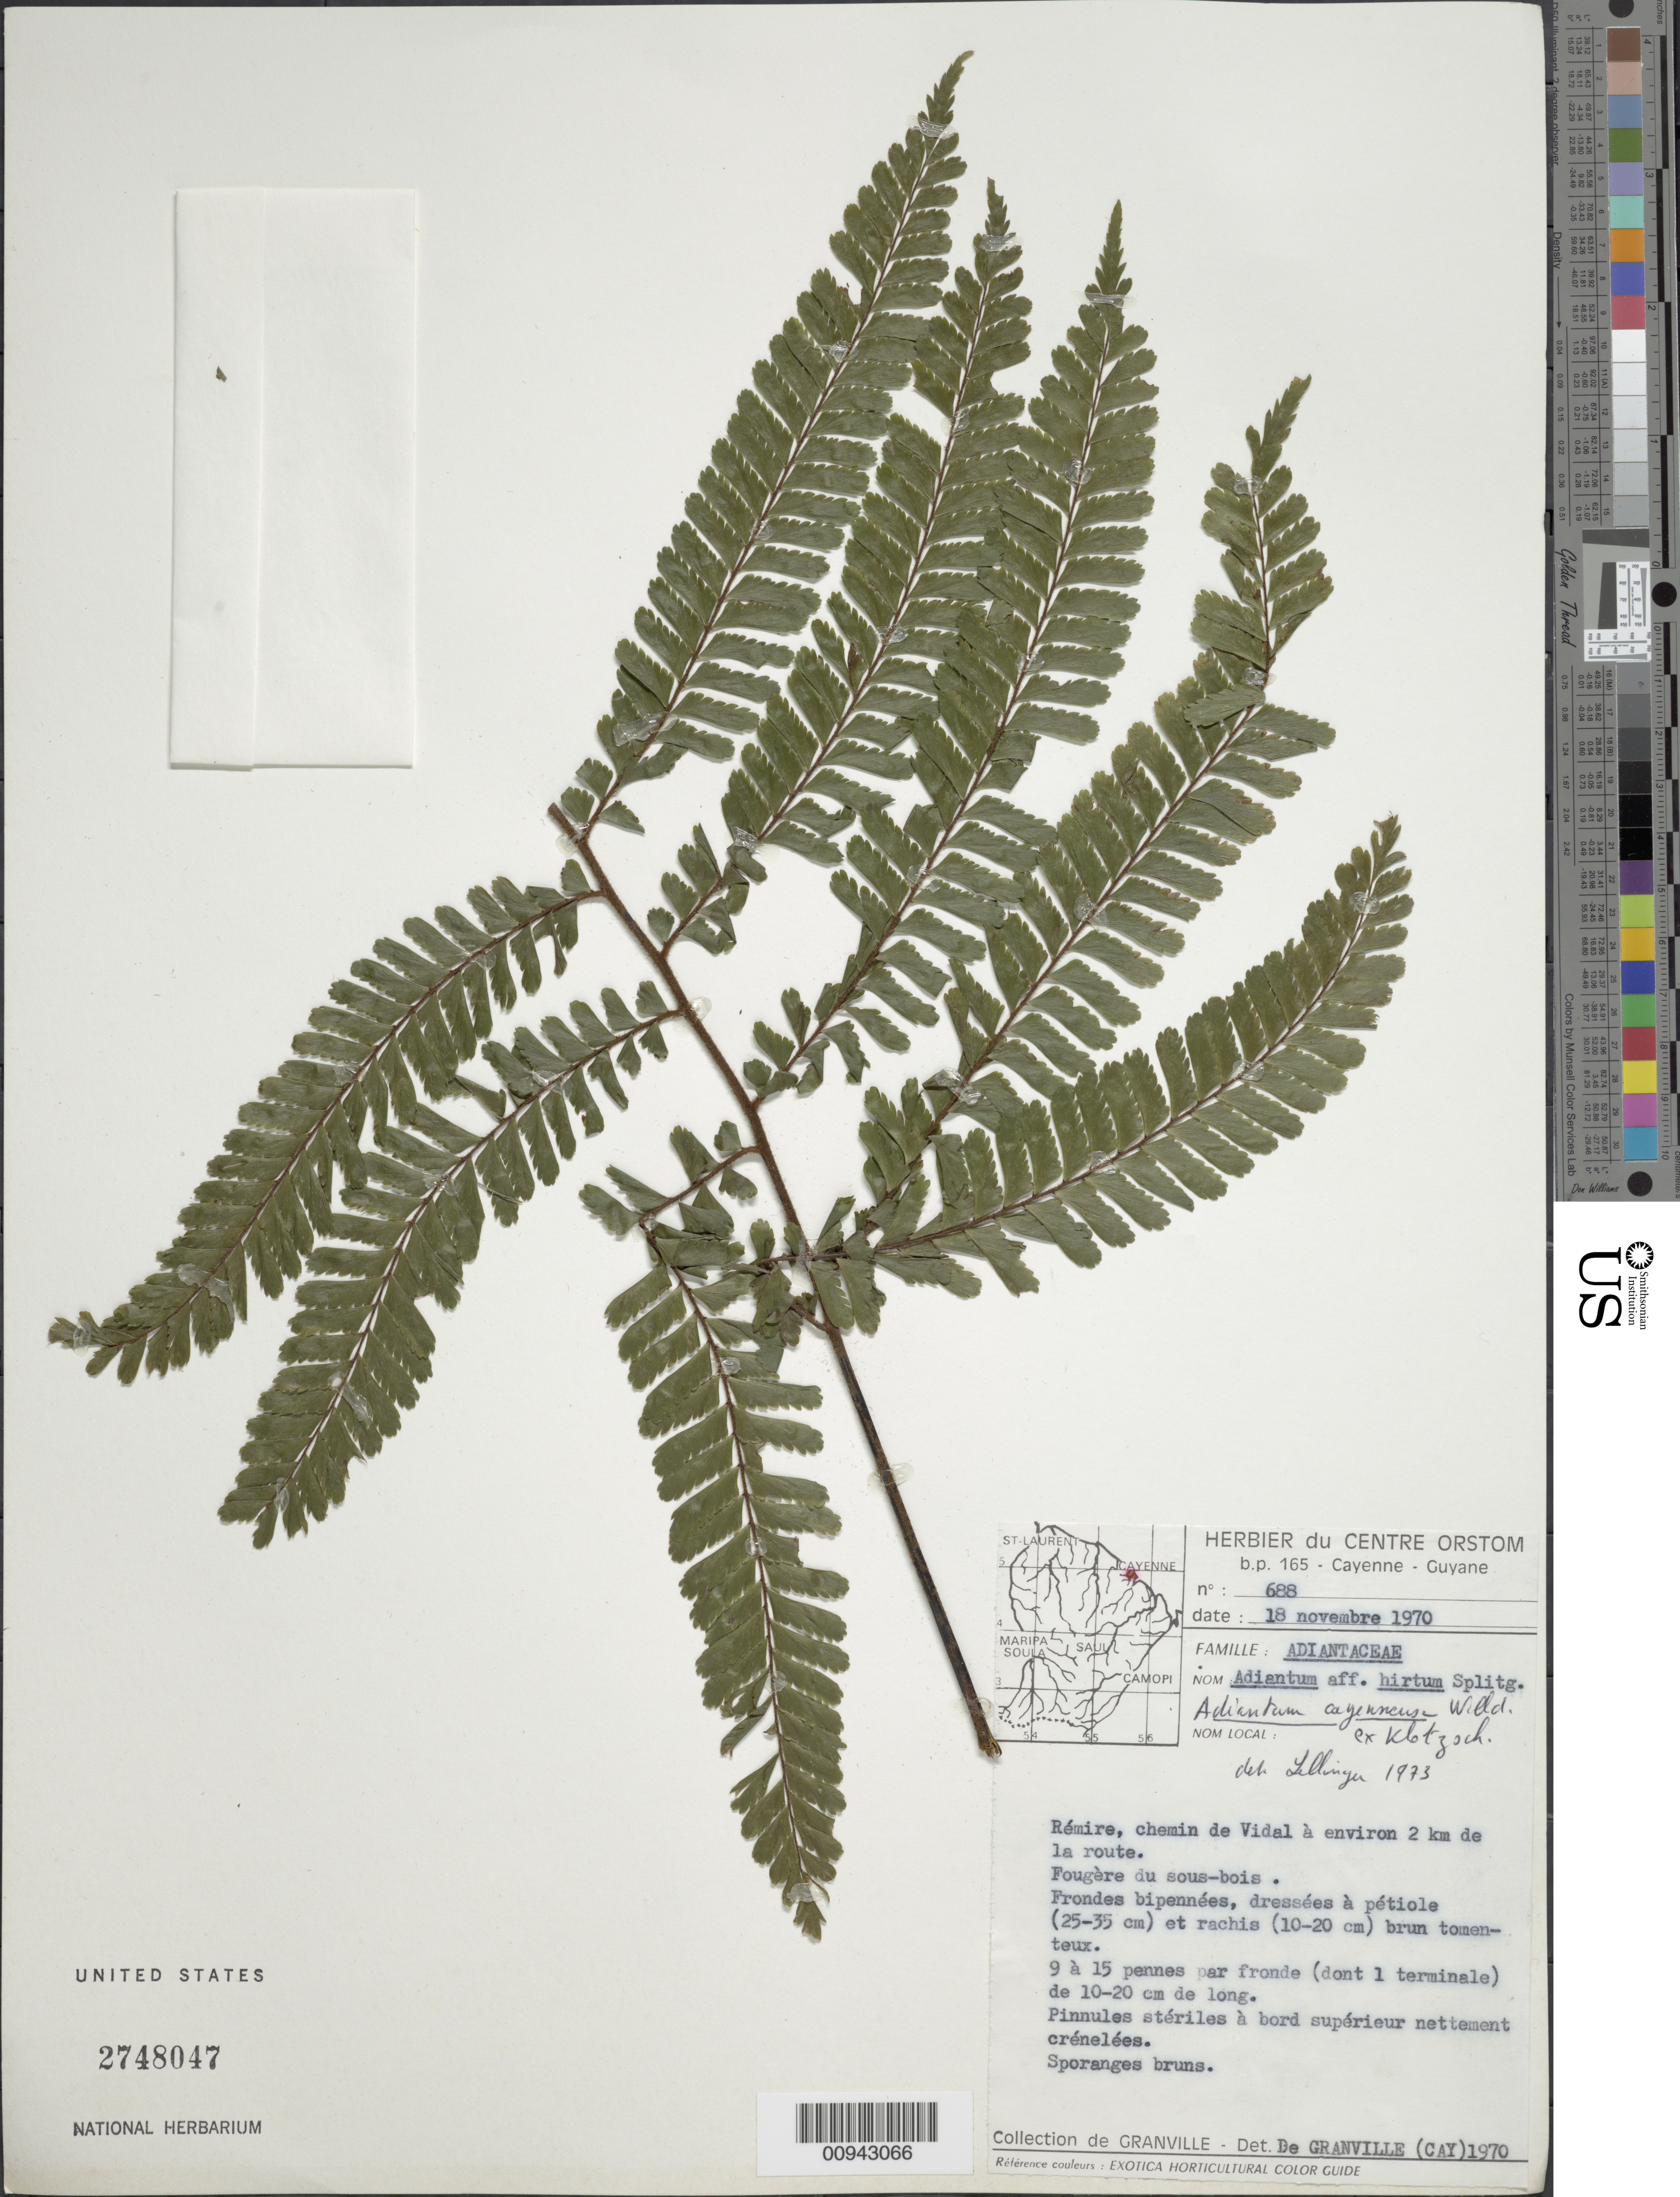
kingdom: Plantae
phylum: Tracheophyta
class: Polypodiopsida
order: Polypodiales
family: Pteridaceae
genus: Adiantum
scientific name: Adiantum cajennense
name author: Willd. ex Klotzsch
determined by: Lellinger, David B., (BOT), Smithsonian Institution - National Museum of Natural History (UNITED STATES)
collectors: J.-J. de Granville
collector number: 688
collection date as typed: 18-Nov-70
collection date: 1970-11-18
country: French Guiana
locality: Rémire, chemin de Vidal a environ 2km de la route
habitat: Sous- bois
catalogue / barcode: US 2748047